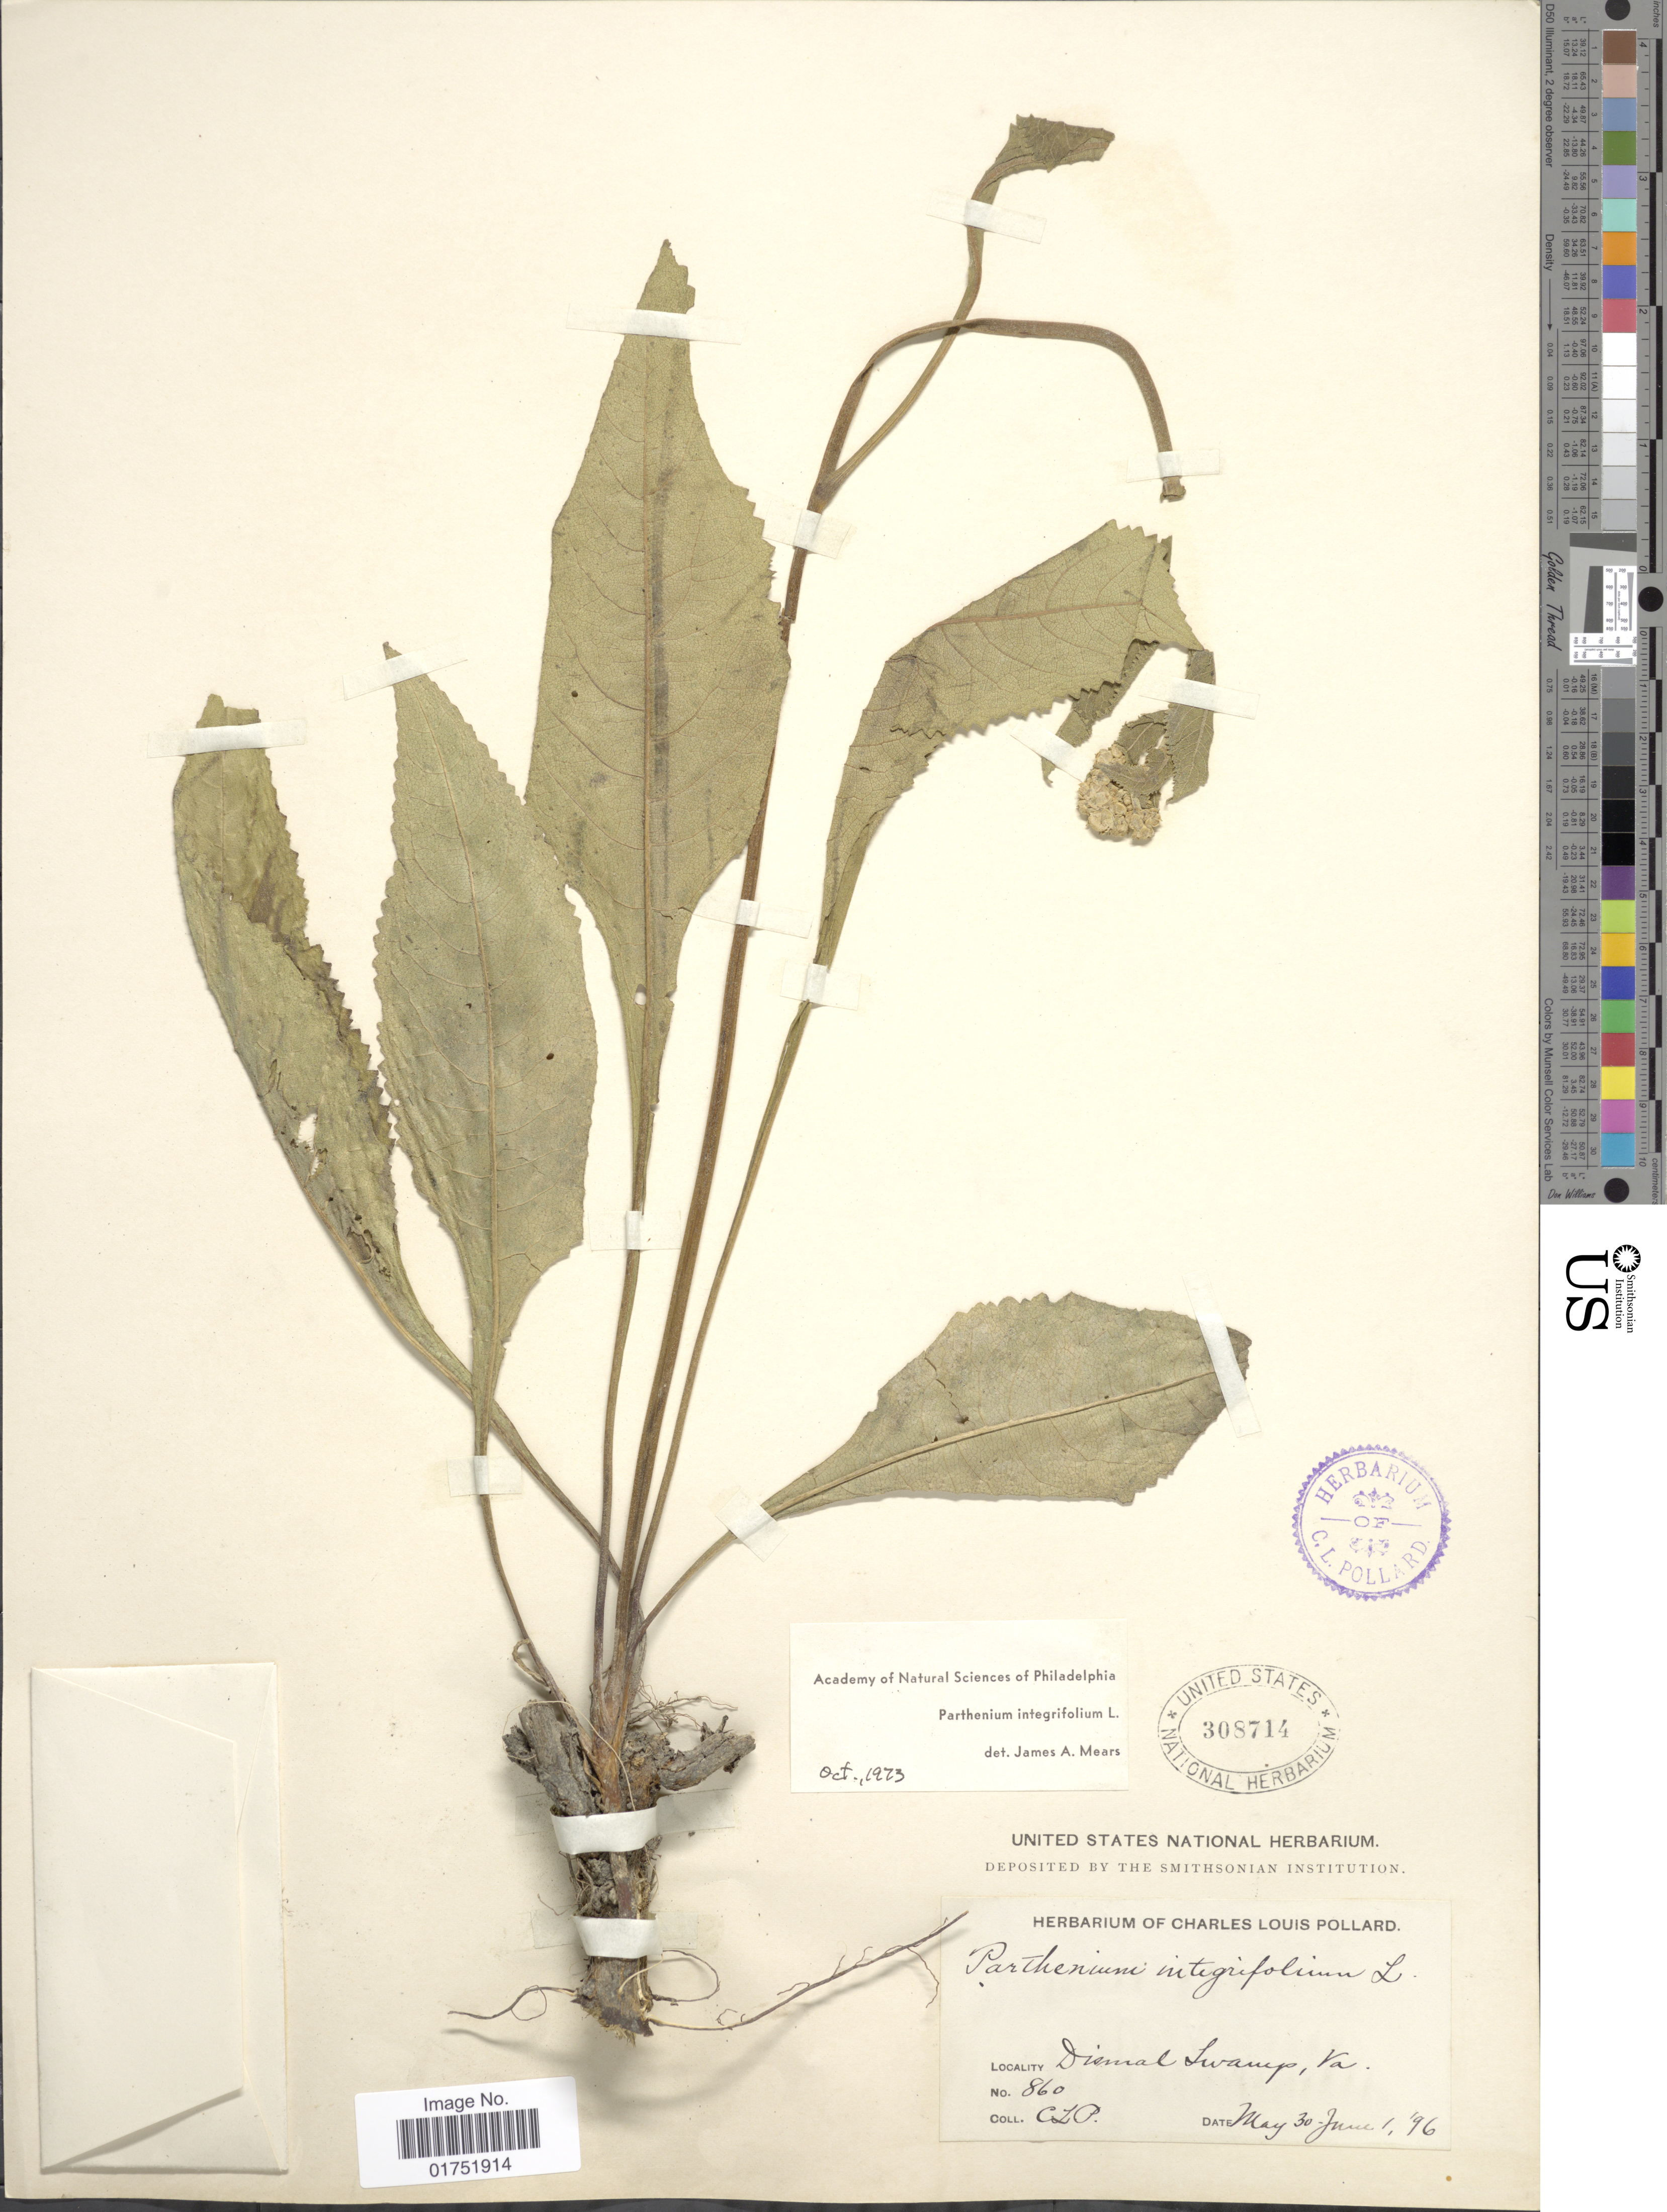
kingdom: Plantae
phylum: Tracheophyta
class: Magnoliopsida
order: Asterales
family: Asteraceae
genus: Parthenium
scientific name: Parthenium integrifolium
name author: L.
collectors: C. L. Pollard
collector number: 860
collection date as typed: Transcribed d/m/y: 30/5/96 to 1/6/96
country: United States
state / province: Virginia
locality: Dismal Swamp, Va.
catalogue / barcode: US 308714